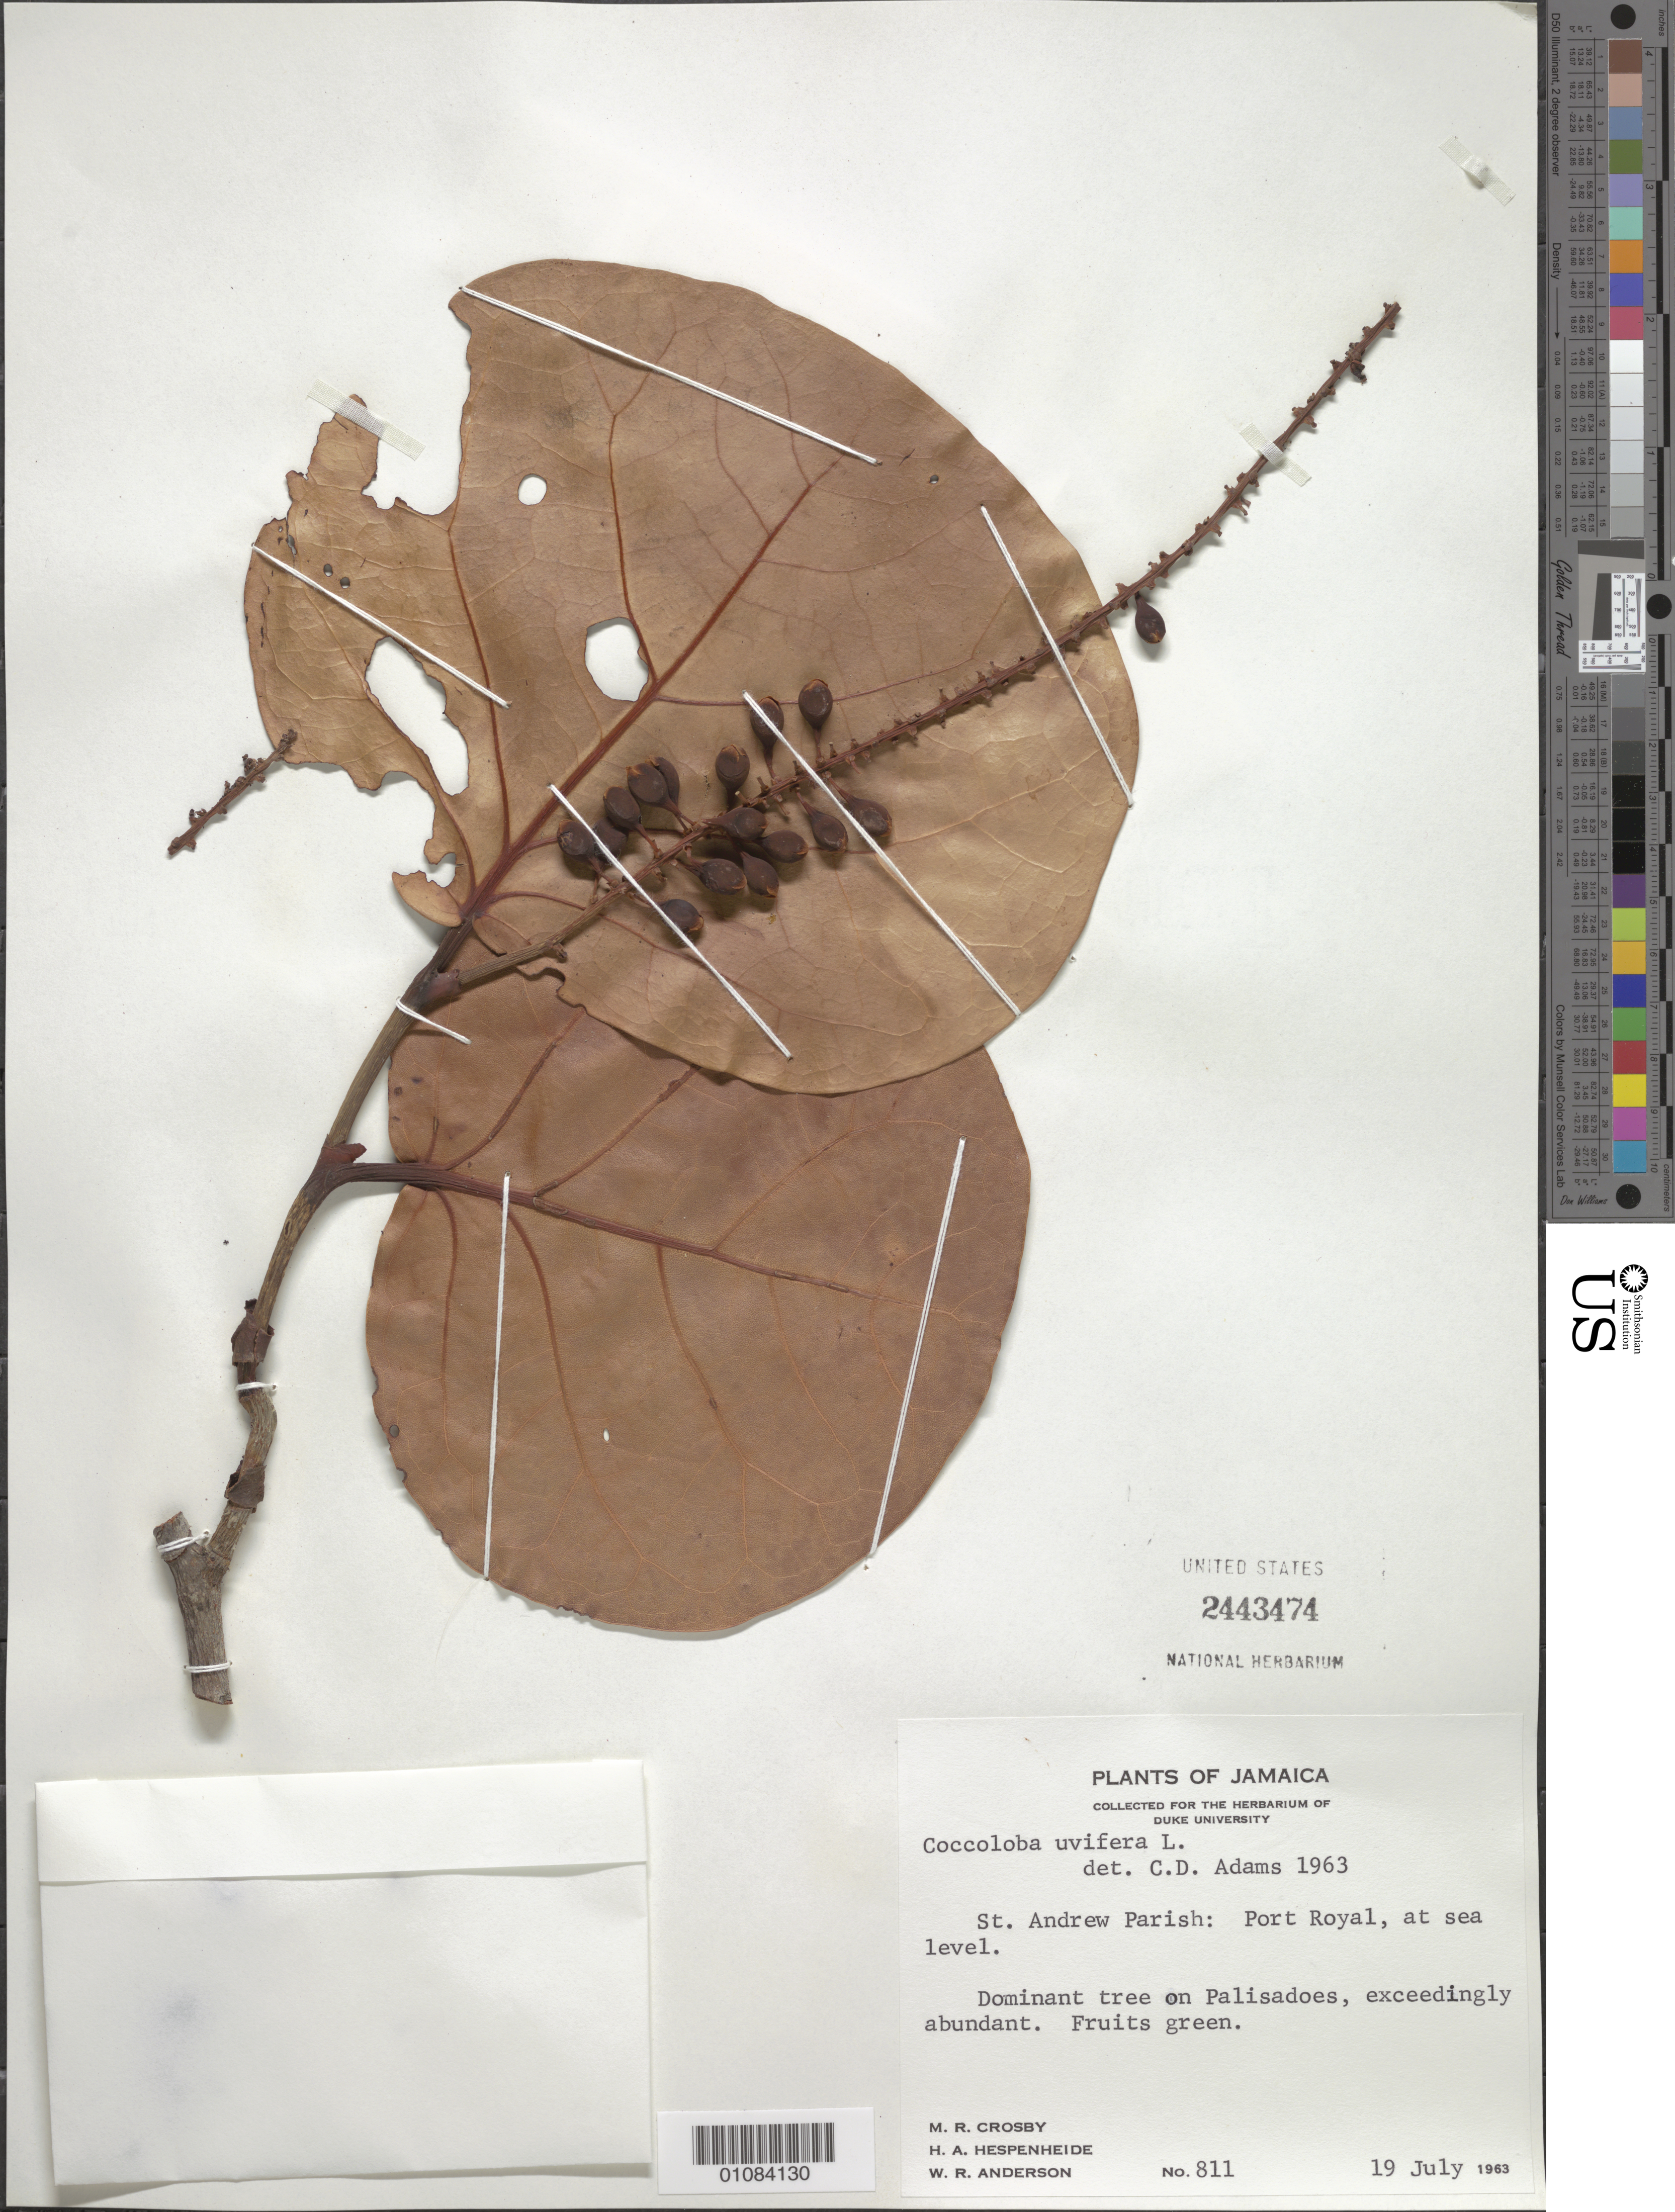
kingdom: Plantae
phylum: Tracheophyta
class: Magnoliopsida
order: Caryophyllales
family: Polygonaceae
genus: Coccoloba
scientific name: Coccoloba uvifera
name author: L.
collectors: M. R. Crosby, H. A. Hespenheide & W. R. Anderson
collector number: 811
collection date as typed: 19 Jul 1963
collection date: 1963-07-19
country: Jamaica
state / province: Portland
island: Jamaica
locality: Port Royal, at sea level.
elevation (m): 0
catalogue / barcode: US 2443474